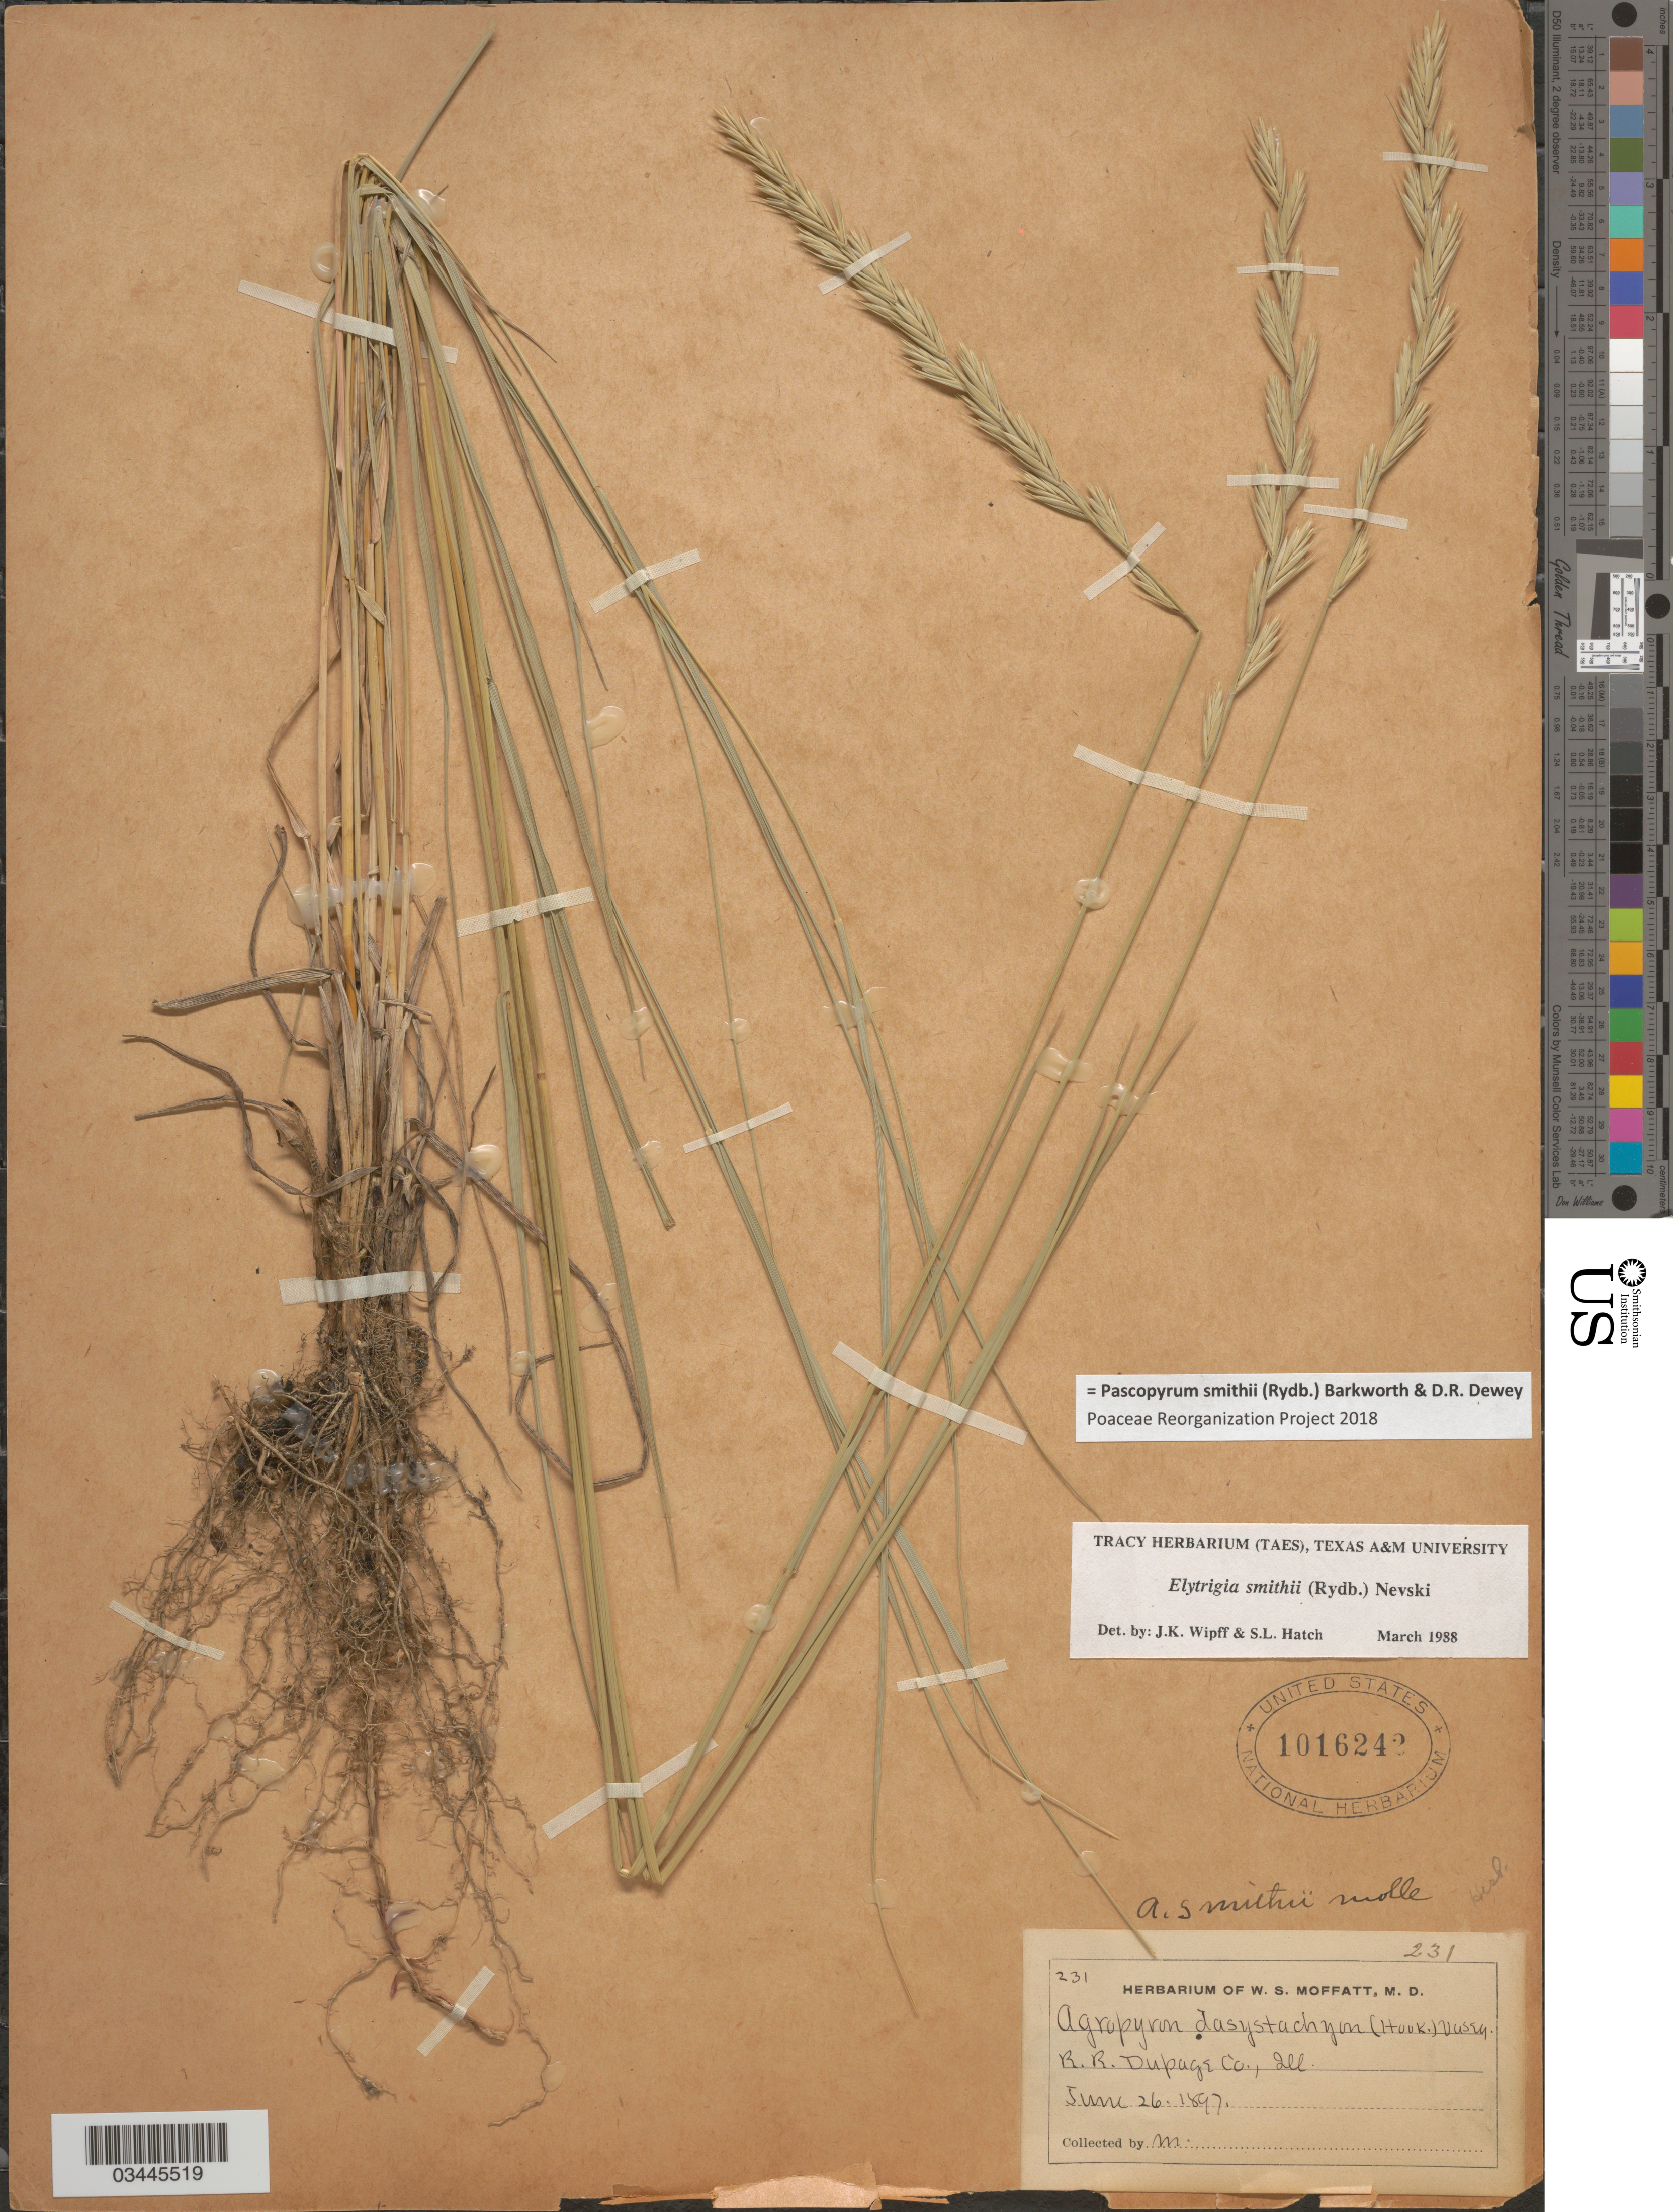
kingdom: Plantae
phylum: Tracheophyta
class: Liliopsida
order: Poales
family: Poaceae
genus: Pascopyrum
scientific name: Pascopyrum smithii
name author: (Rydb.) Barkworth & Dewey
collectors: W. Moffatt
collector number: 231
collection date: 1897-06-26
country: United States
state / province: Illinois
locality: R. R. Dupage Co.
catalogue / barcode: US 1016242